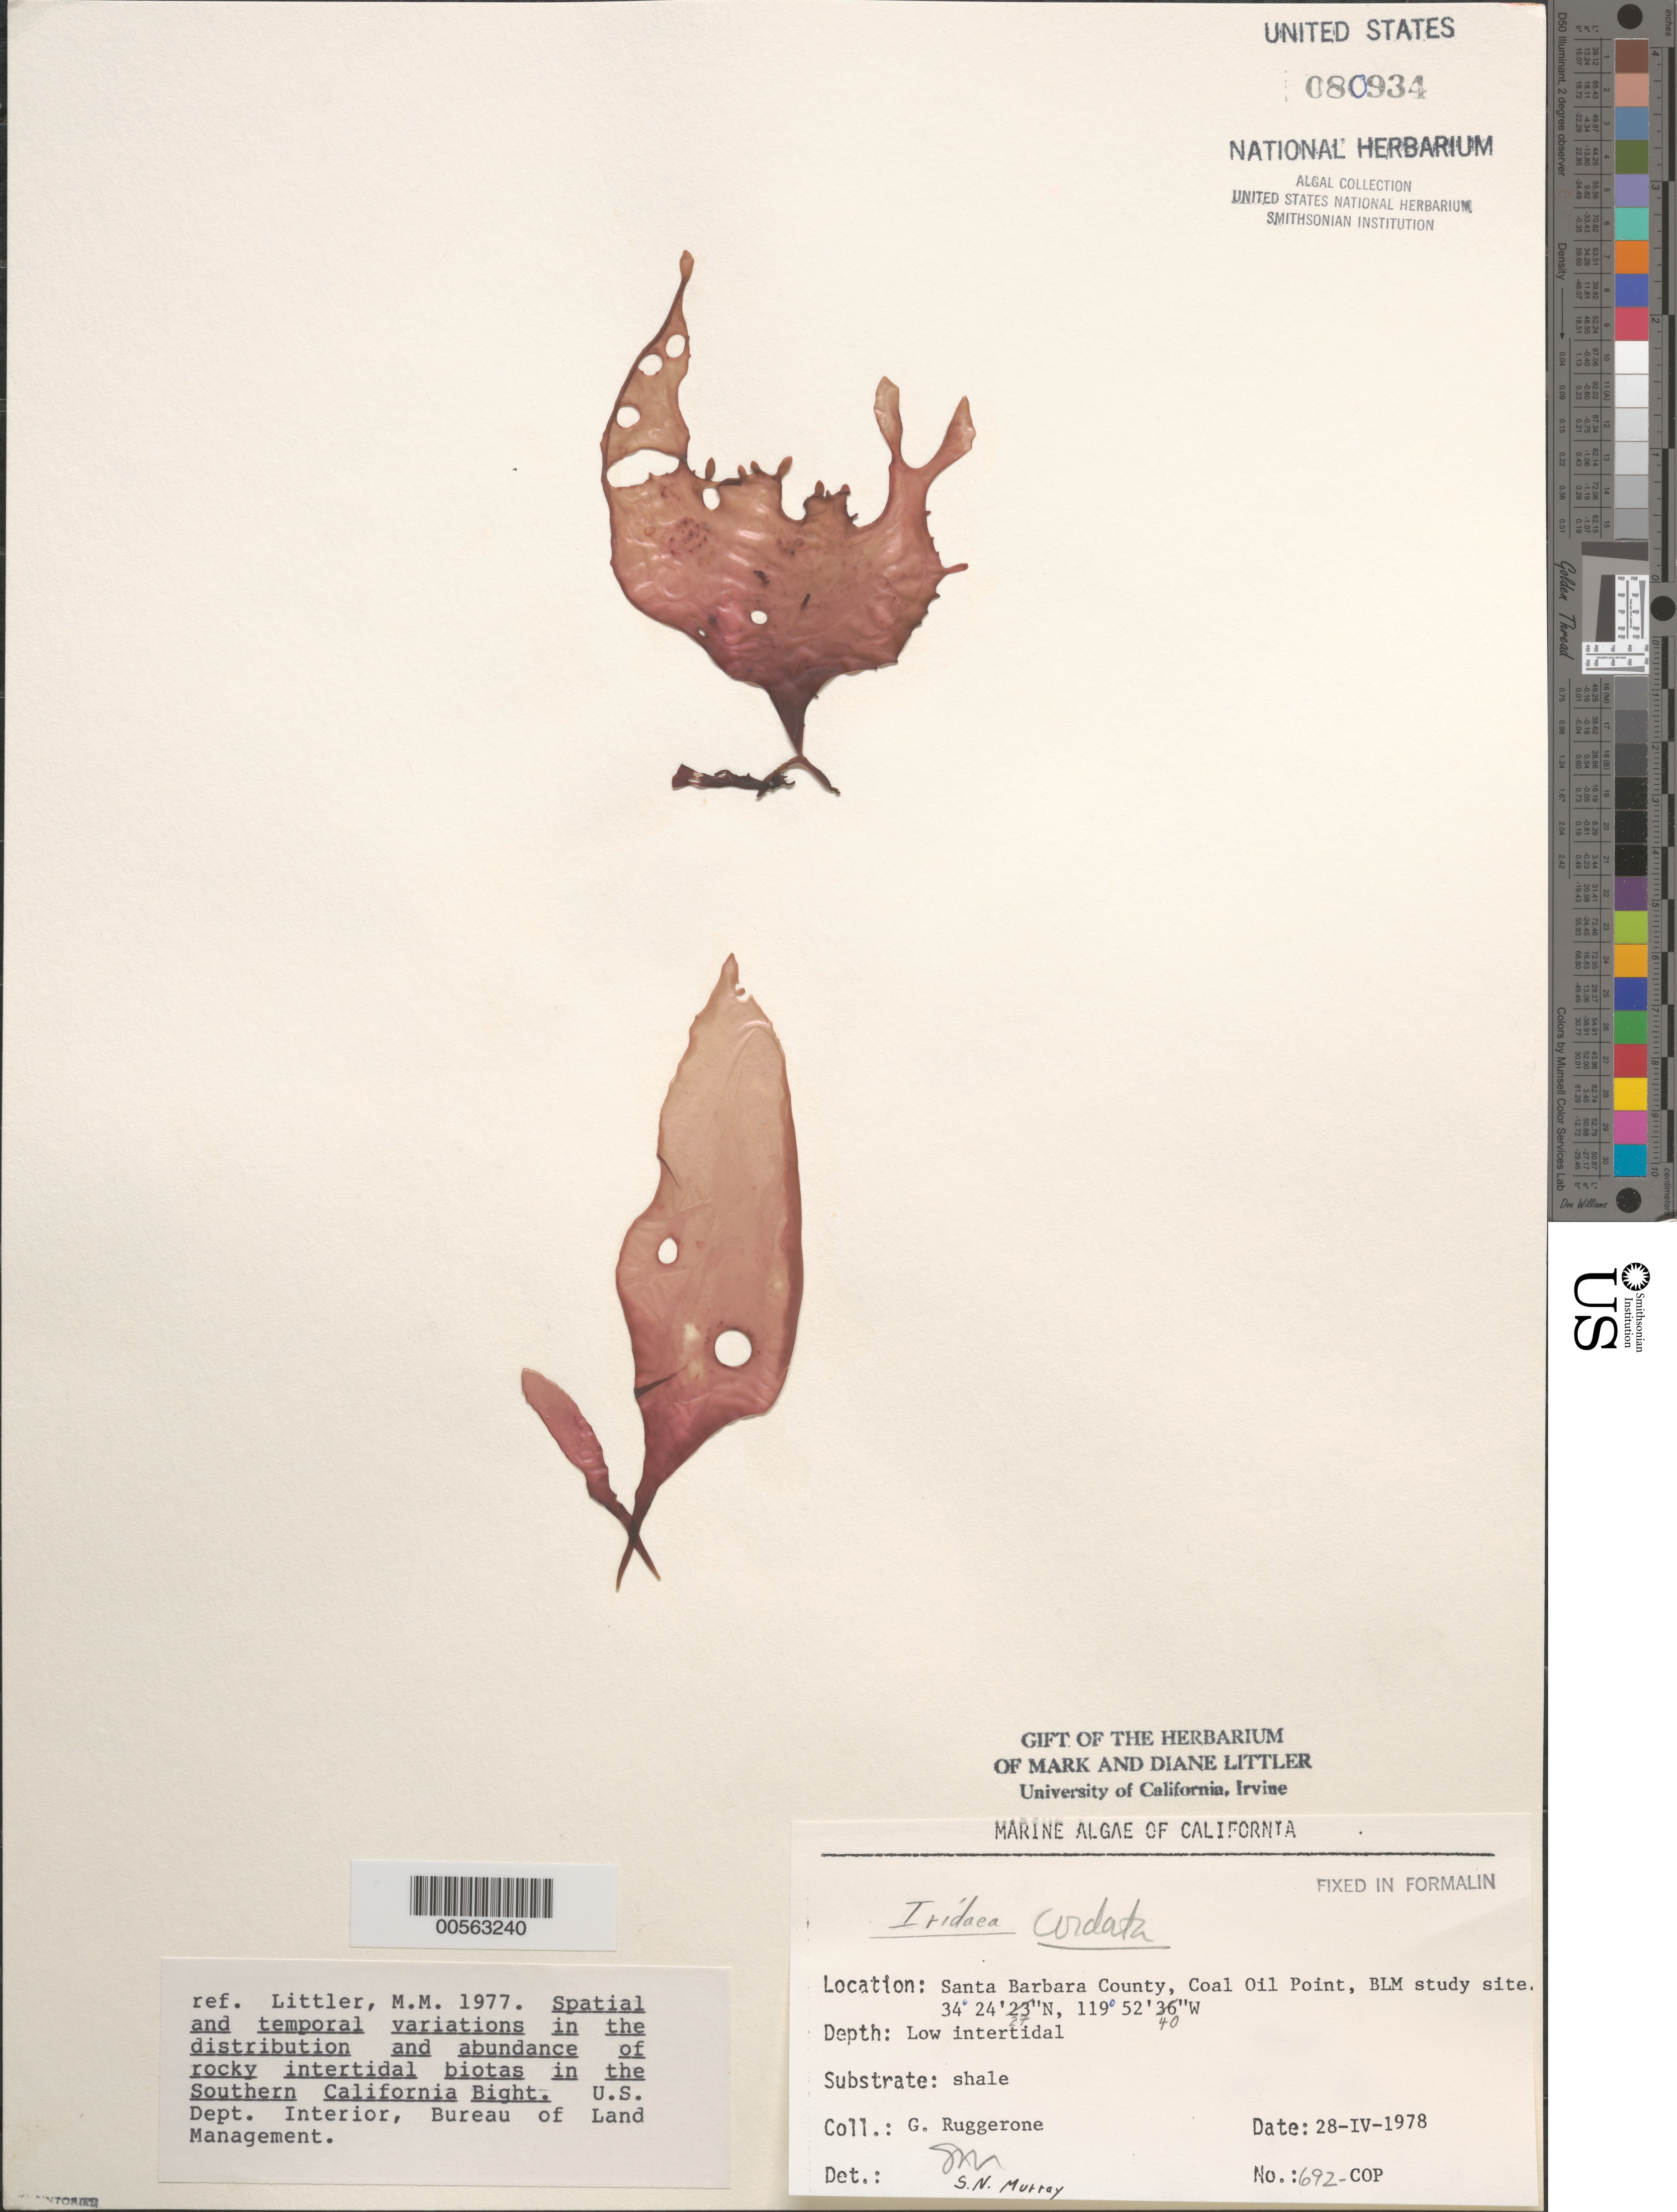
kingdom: Plantae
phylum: Rhodophyta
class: Florideophyceae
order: Gigartinales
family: Gigartinaceae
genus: Iridaea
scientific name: Iridaea cordata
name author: (Turner) Bory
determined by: Murray, S. N.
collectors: G. Ruggerone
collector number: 692-cop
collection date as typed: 28 Apr 1978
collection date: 1978-04-28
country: United States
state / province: California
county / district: Santa Barbara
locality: Coal Oil Point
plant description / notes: BLM-SOCALBIGHT Rocky Intertidal Survey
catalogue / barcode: US 80934